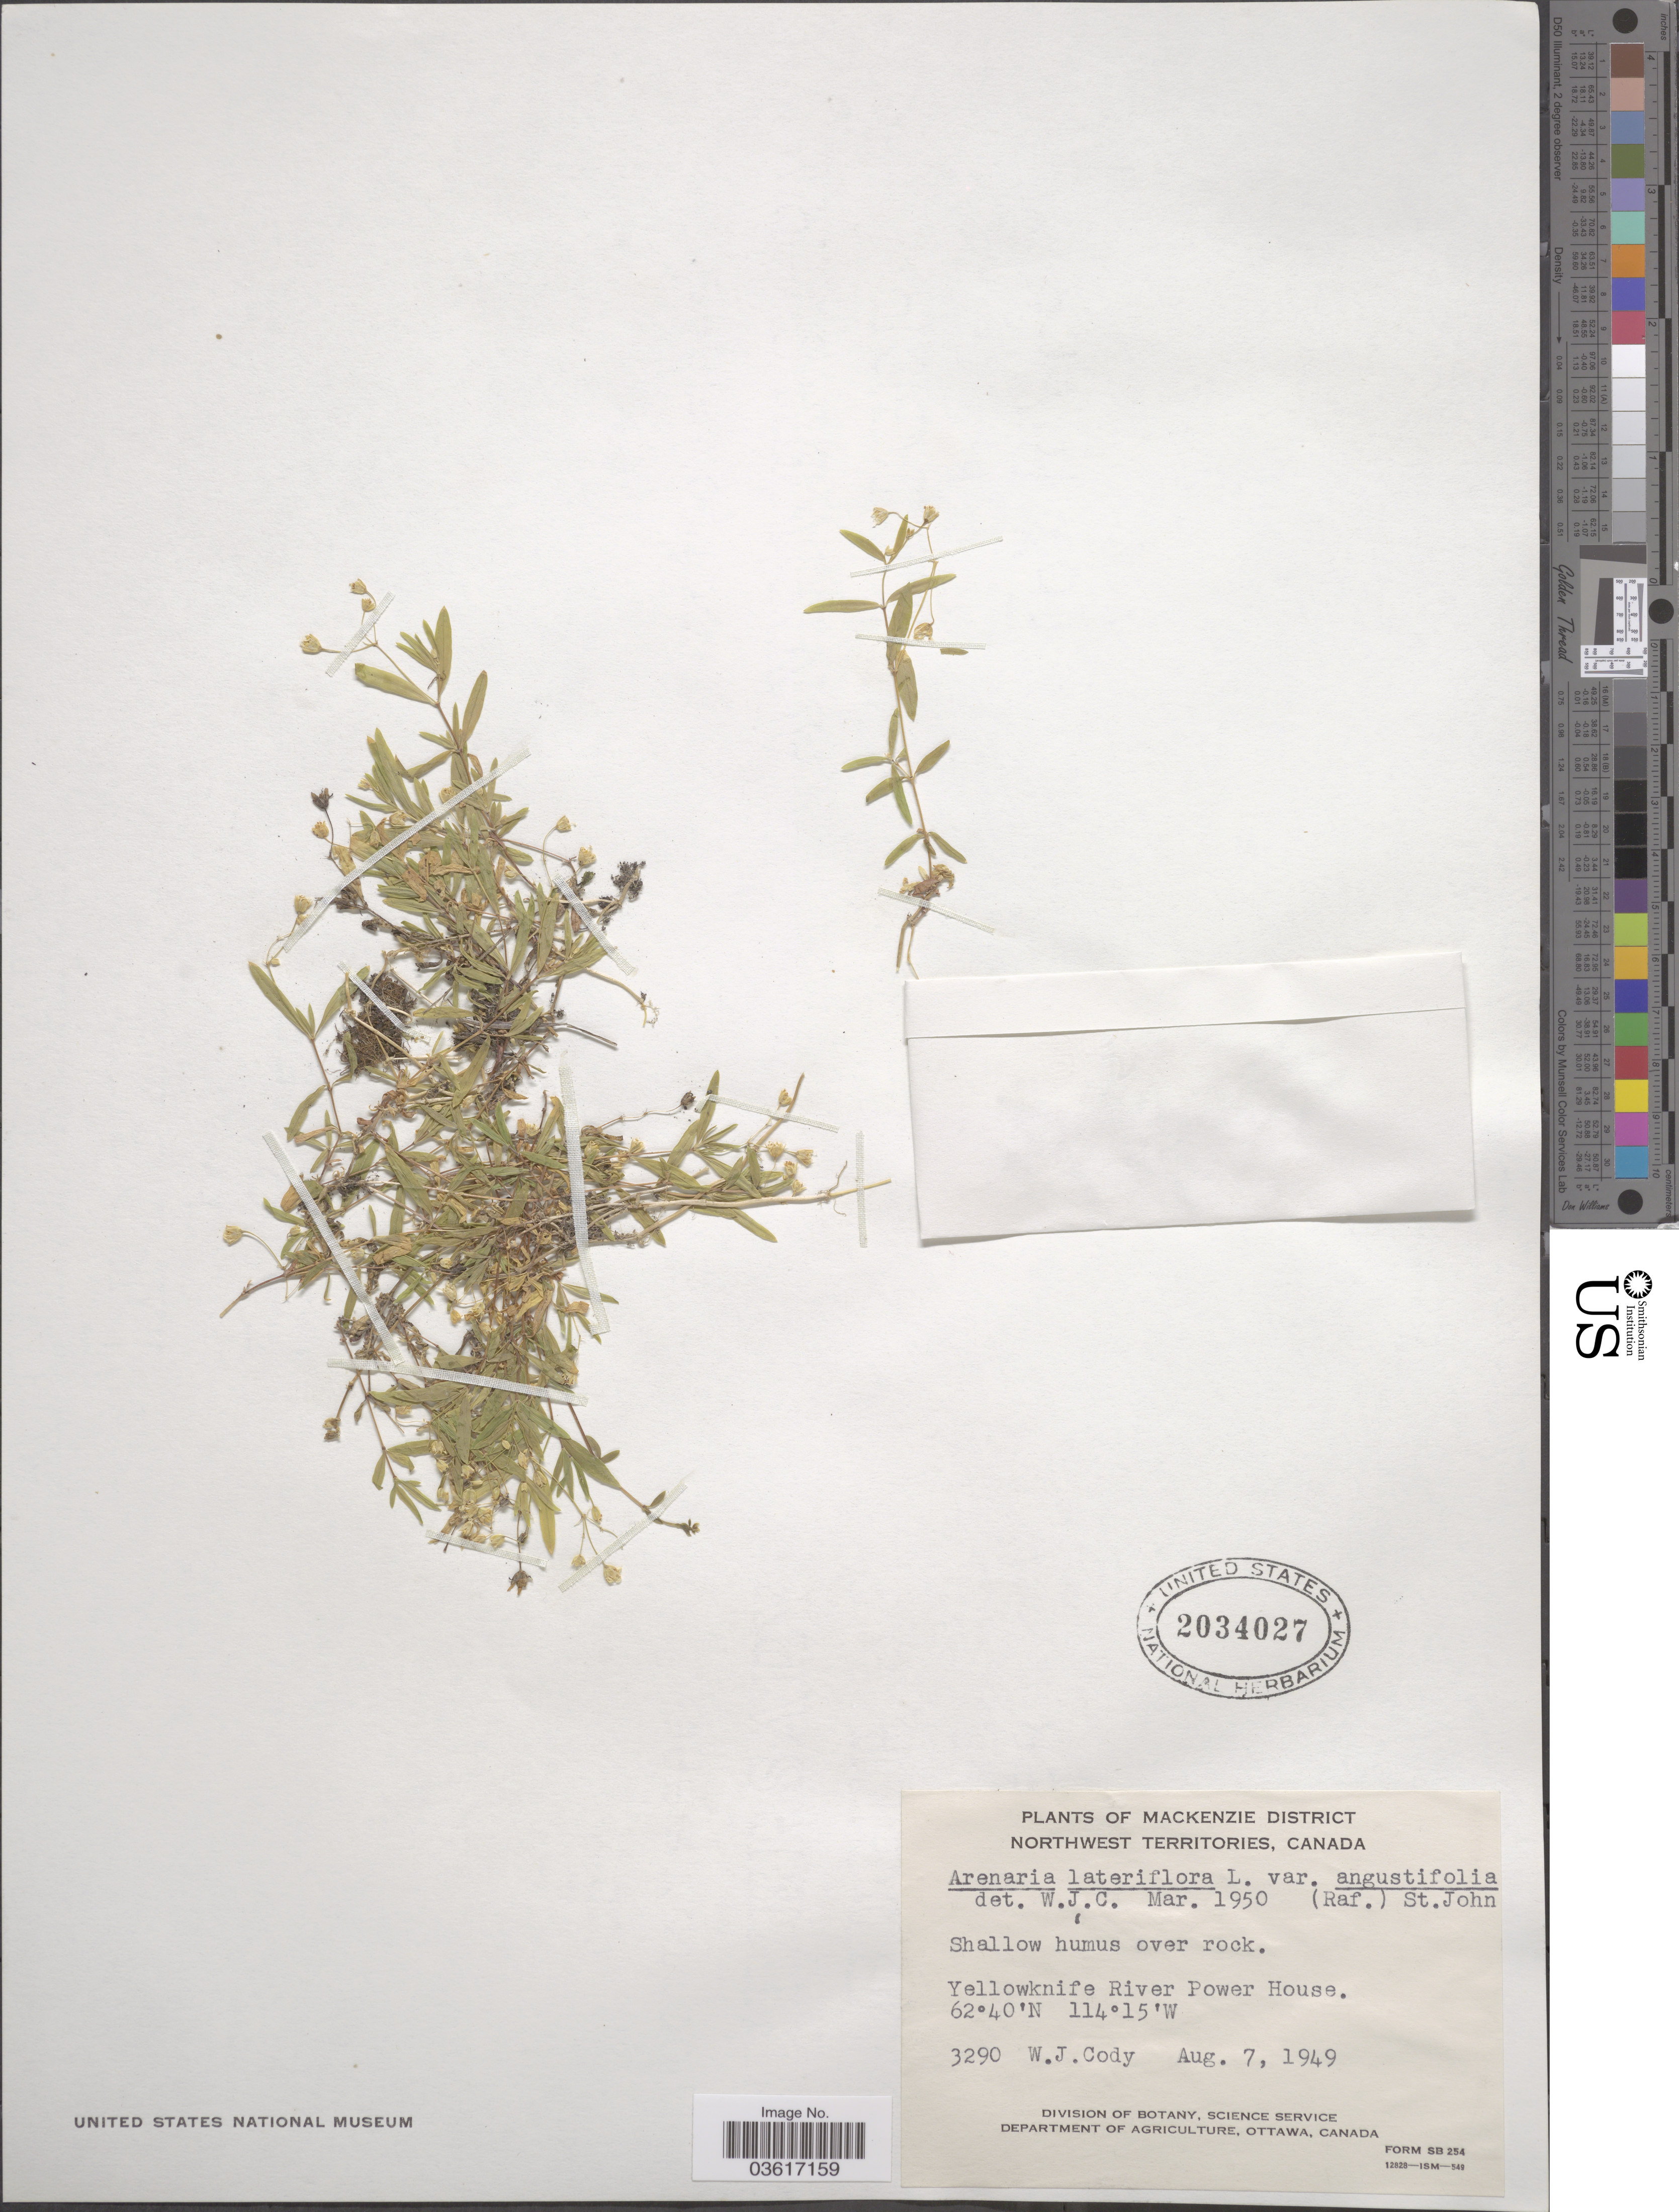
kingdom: Plantae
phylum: Tracheophyta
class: Magnoliopsida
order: Caryophyllales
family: Caryophyllaceae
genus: Moehringia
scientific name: Moehringia lateriflora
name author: (L.) Fenzl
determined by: Strong, Mark T., (BOT), Smithsonian Institution - National Museum of Natural History (UNITED STATES)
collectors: W. Cody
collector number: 3290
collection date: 1949-08-07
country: Canada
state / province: Northwest Territories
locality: Mackenzie District. Yellowknife River Power House.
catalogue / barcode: US 2034027